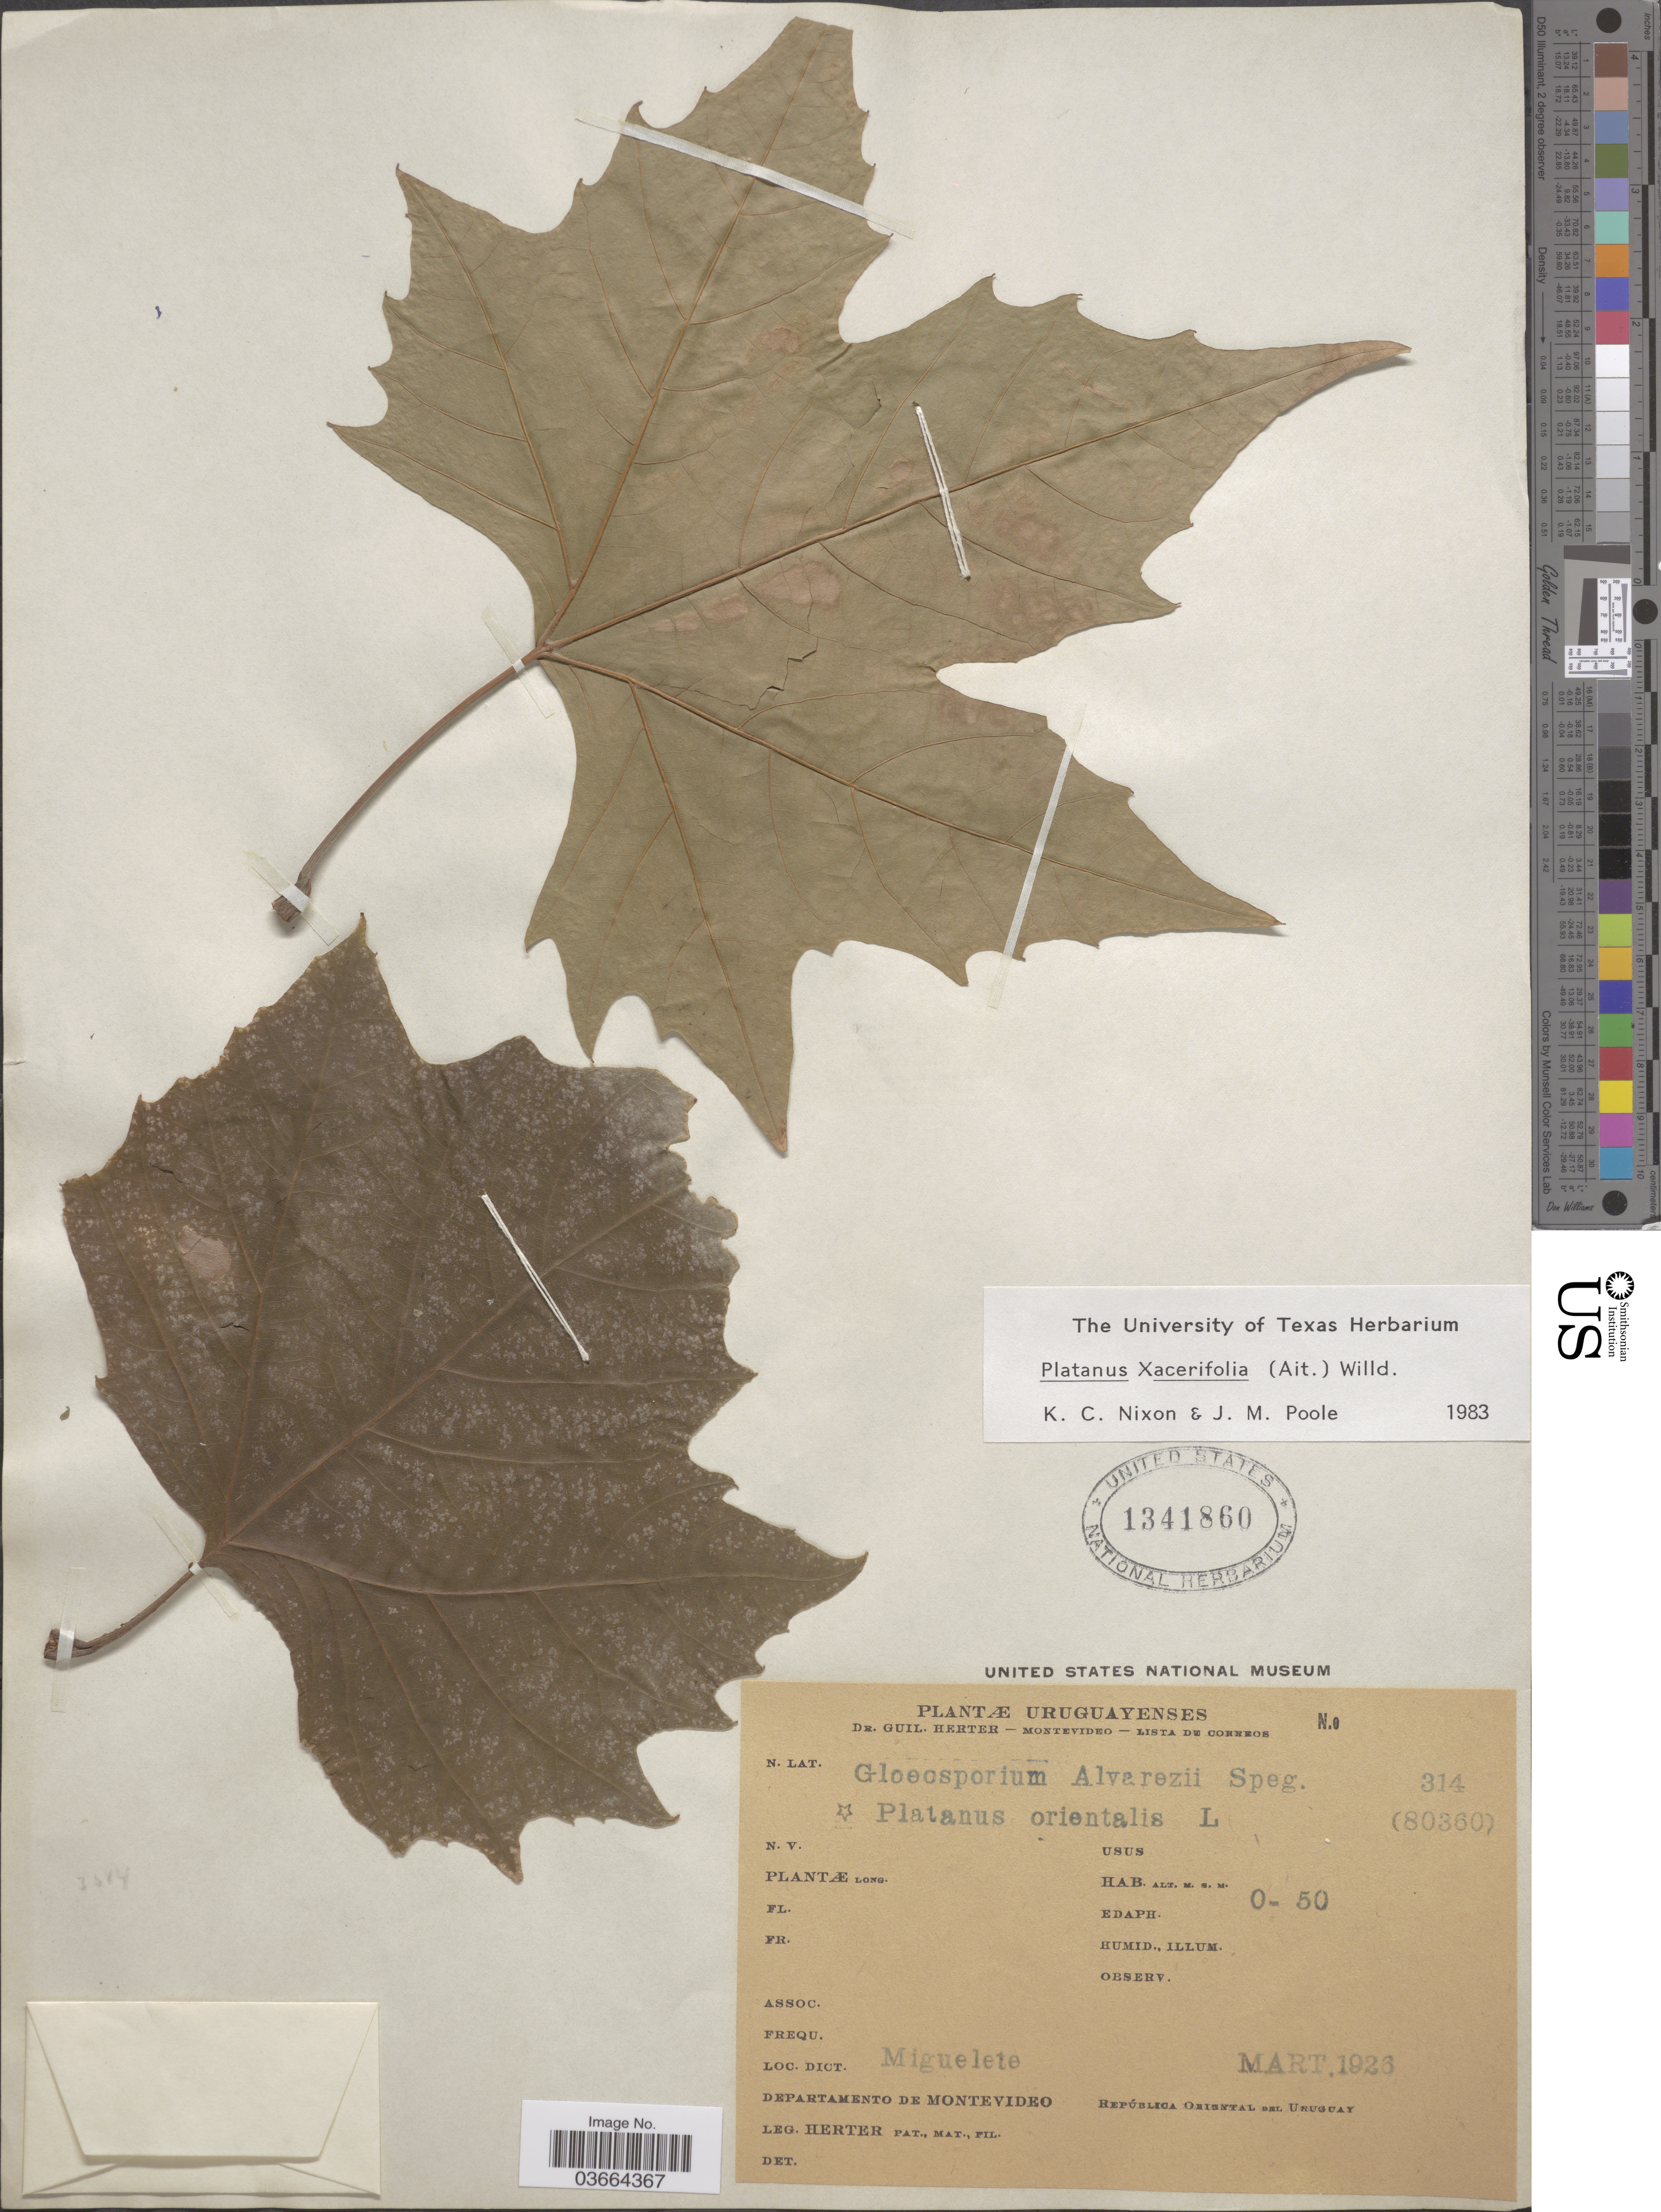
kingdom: Plantae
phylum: Tracheophyta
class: Magnoliopsida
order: Proteales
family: Platanaceae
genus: Platanus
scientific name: Platanus x acerifolia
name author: (Aiton) Willd.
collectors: G. Herter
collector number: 314/(80360)?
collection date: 1926-03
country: Uruguay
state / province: Montevideo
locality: Lista de Correos.? Dict. Miguelete. Departamento de Montevideo. República Oriental del Uruguay.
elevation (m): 0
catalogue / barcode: US 1341860